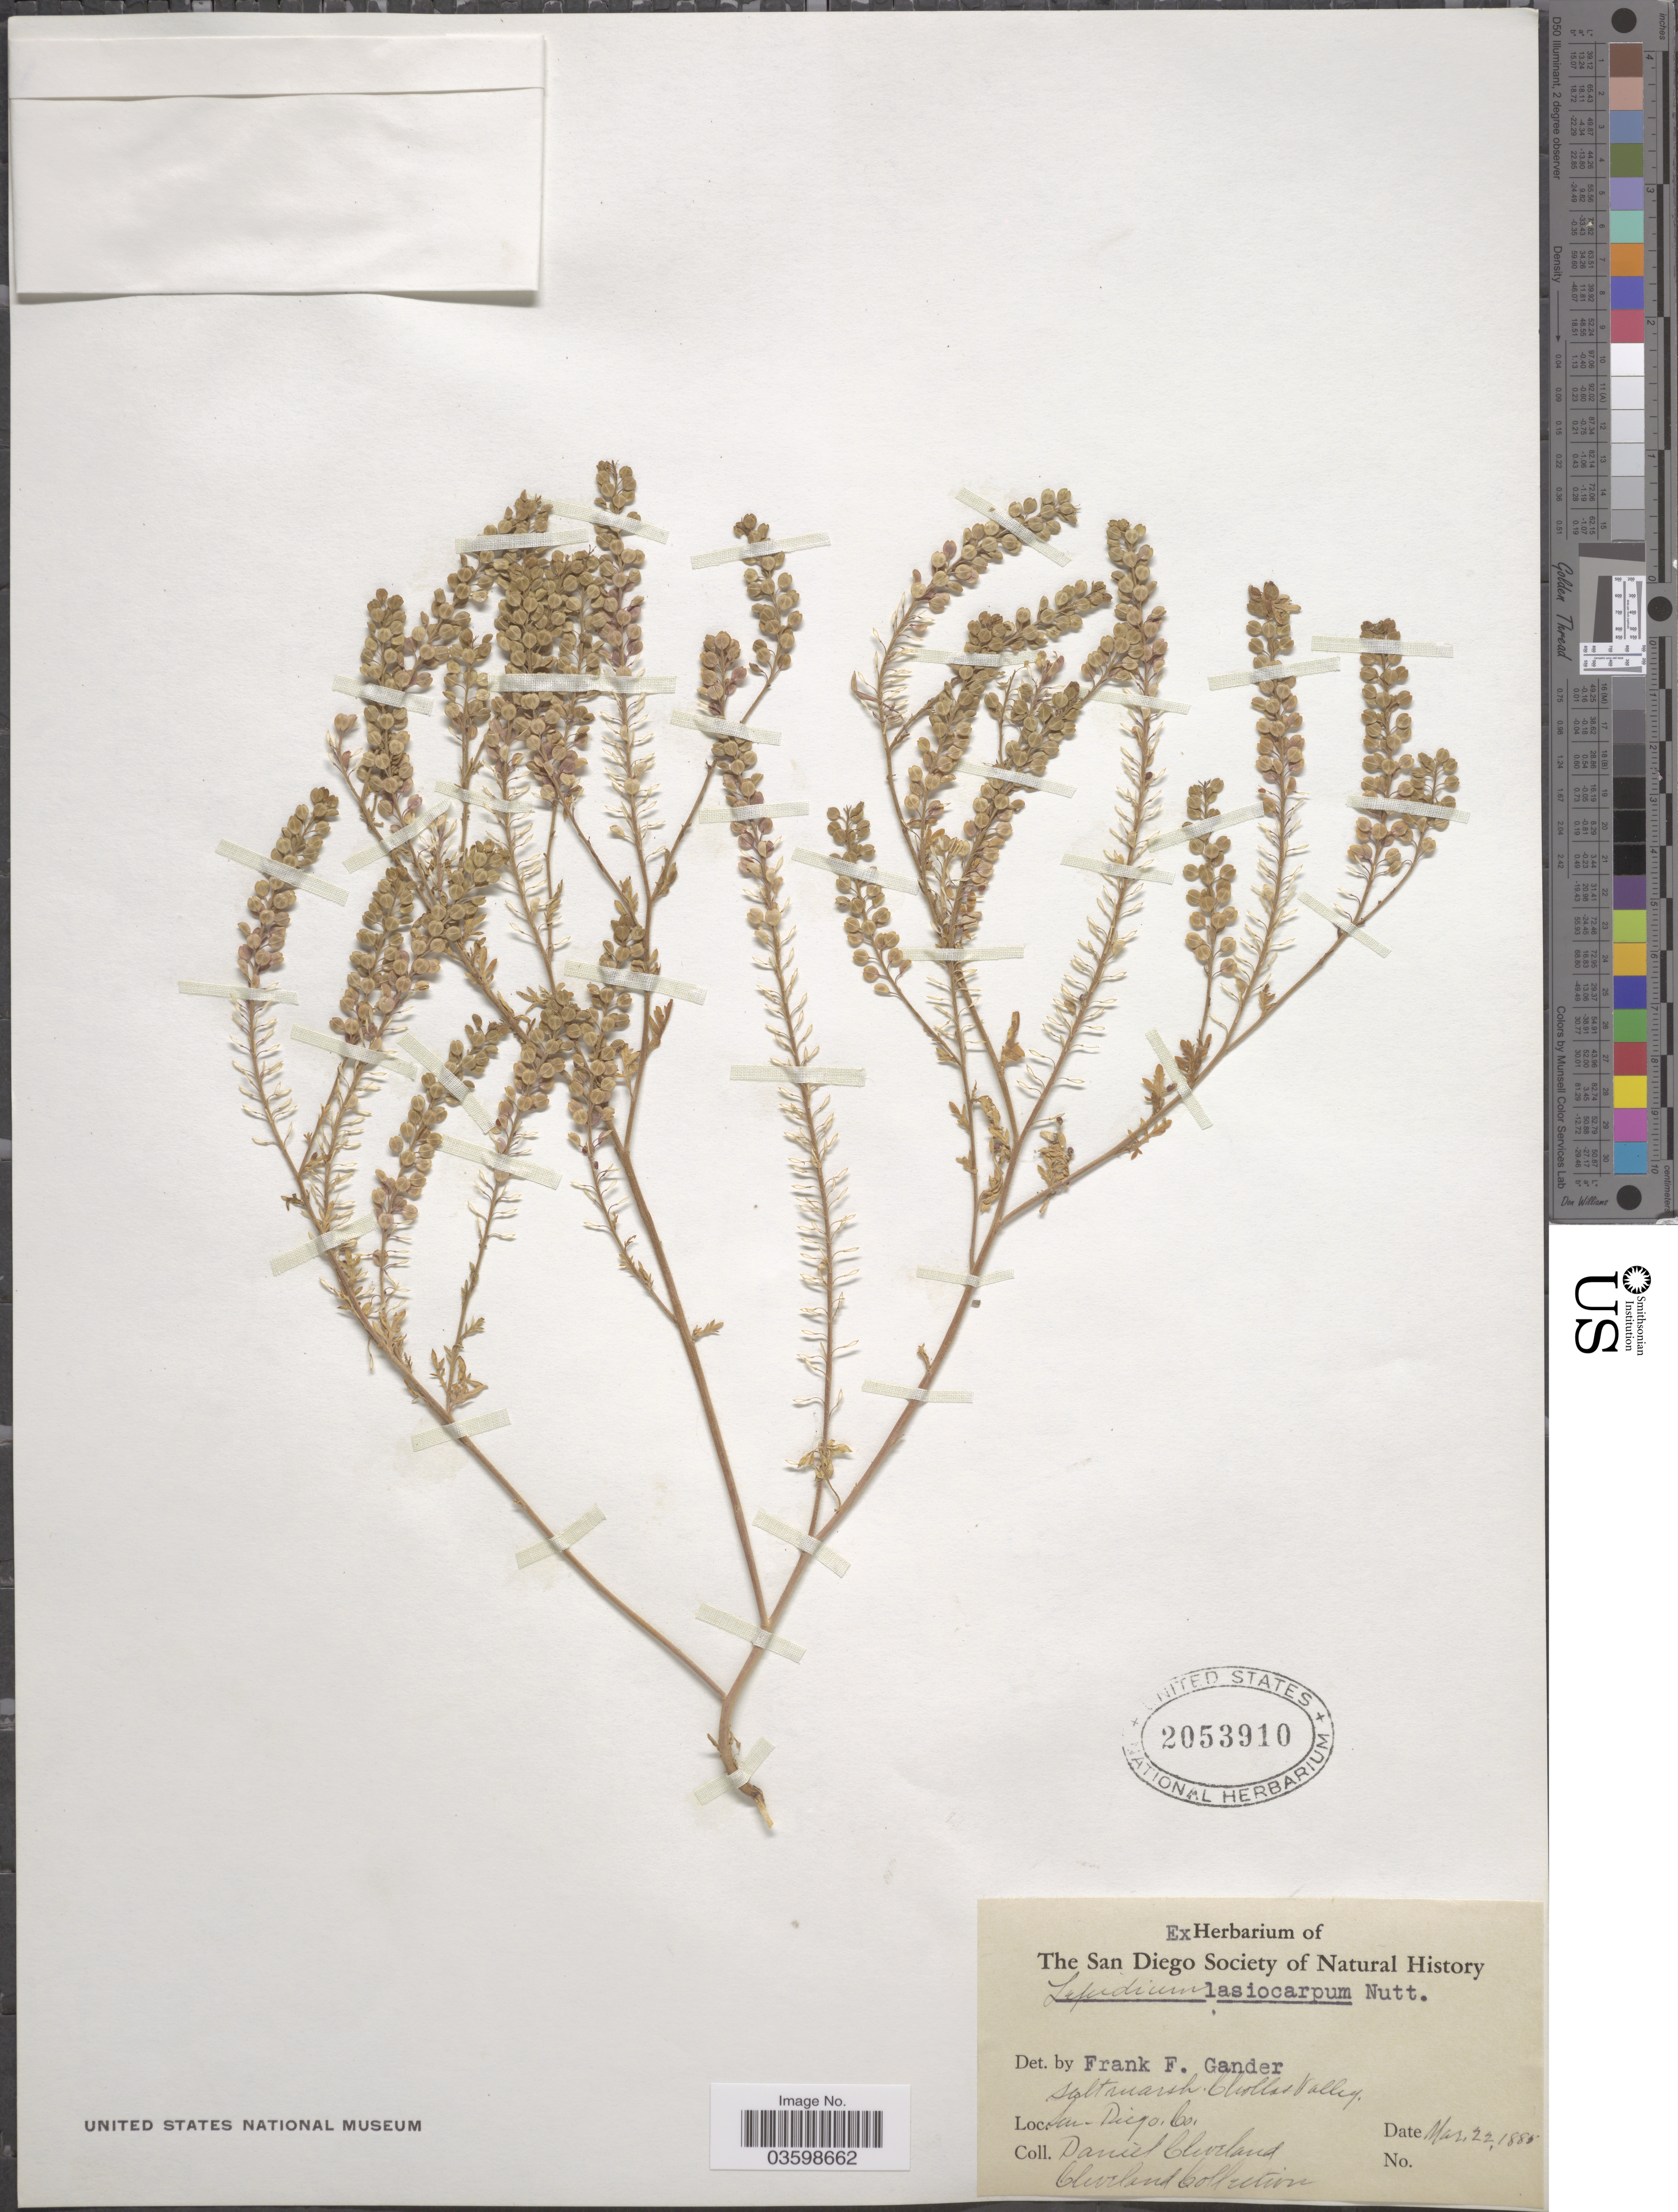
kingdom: Plantae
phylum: Tracheophyta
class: Magnoliopsida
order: Brassicales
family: Brassicaceae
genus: Lepidium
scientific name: Lepidium lasiocarpum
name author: Nutt.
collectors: D. Cleveland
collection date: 1885-03-22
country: United States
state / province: California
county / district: San Diego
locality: Salt marsh. Chollas Valley. San Diego Co.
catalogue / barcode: US 2053910